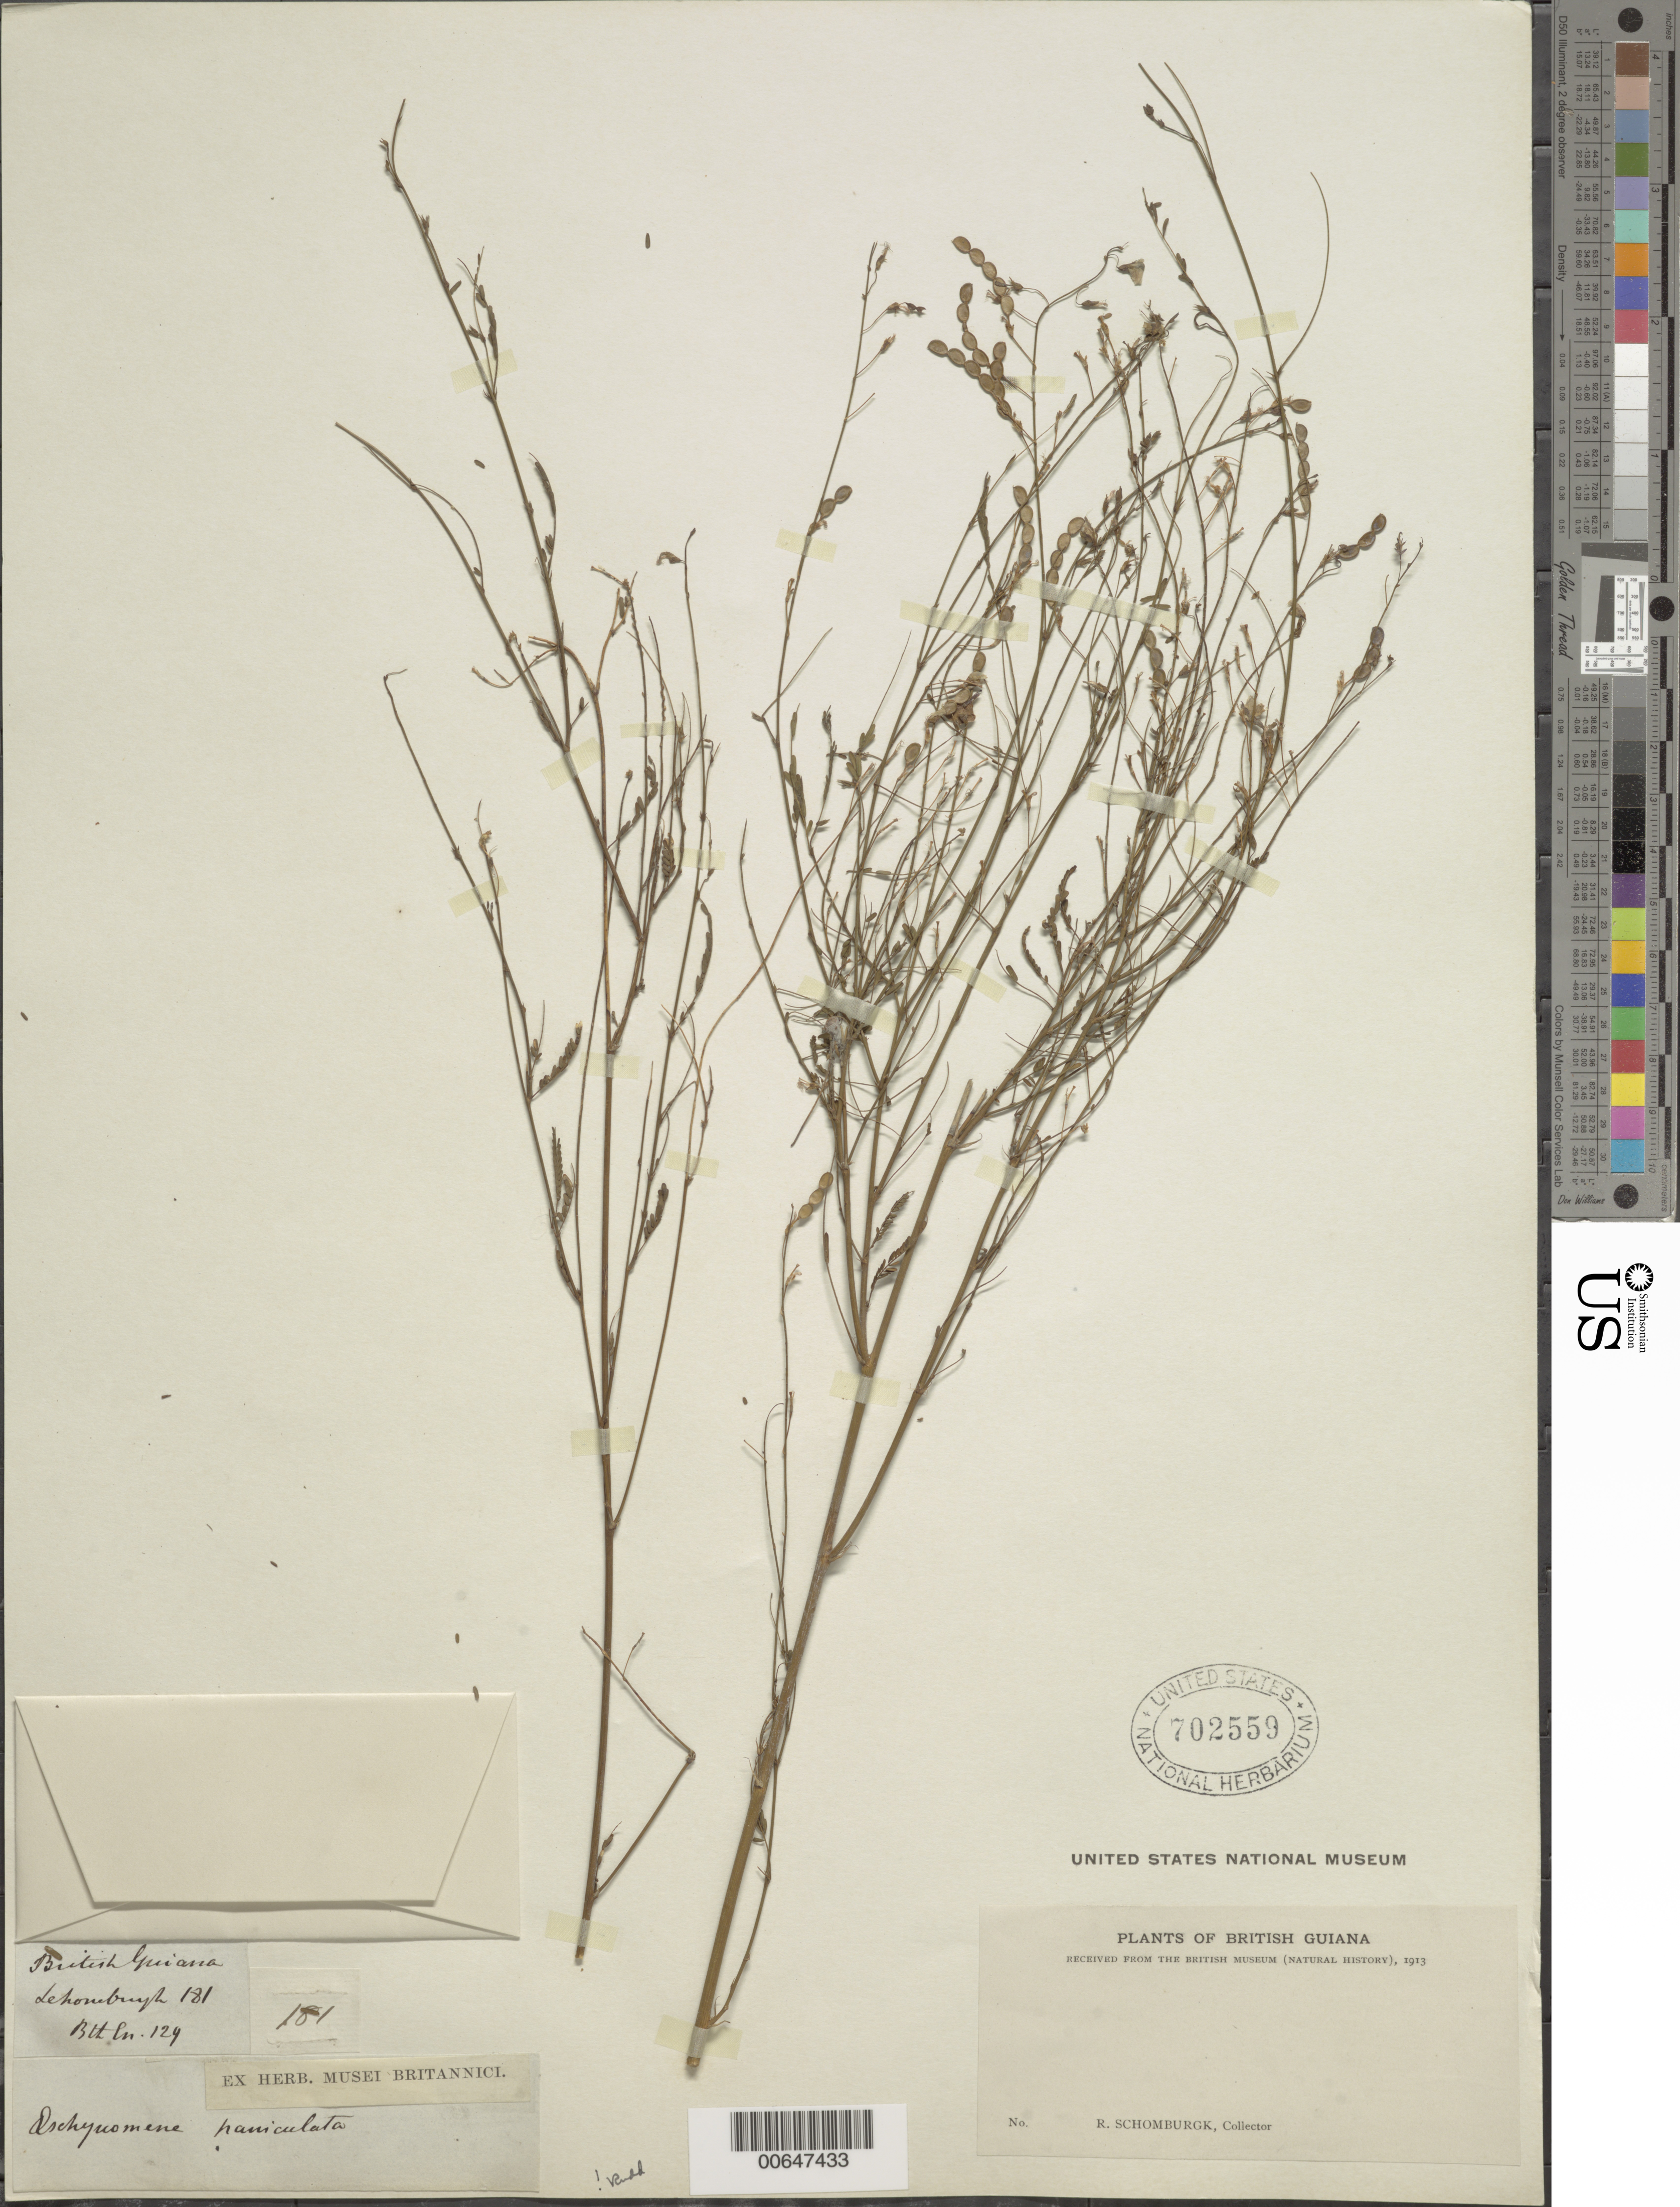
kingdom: Plantae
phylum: Tracheophyta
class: Magnoliopsida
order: Fabales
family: Fabaceae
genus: Aeschynomene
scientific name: Aeschynomene paniculata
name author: Vogel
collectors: R. H. Schomburgk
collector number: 181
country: Guyana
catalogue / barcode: US 702559